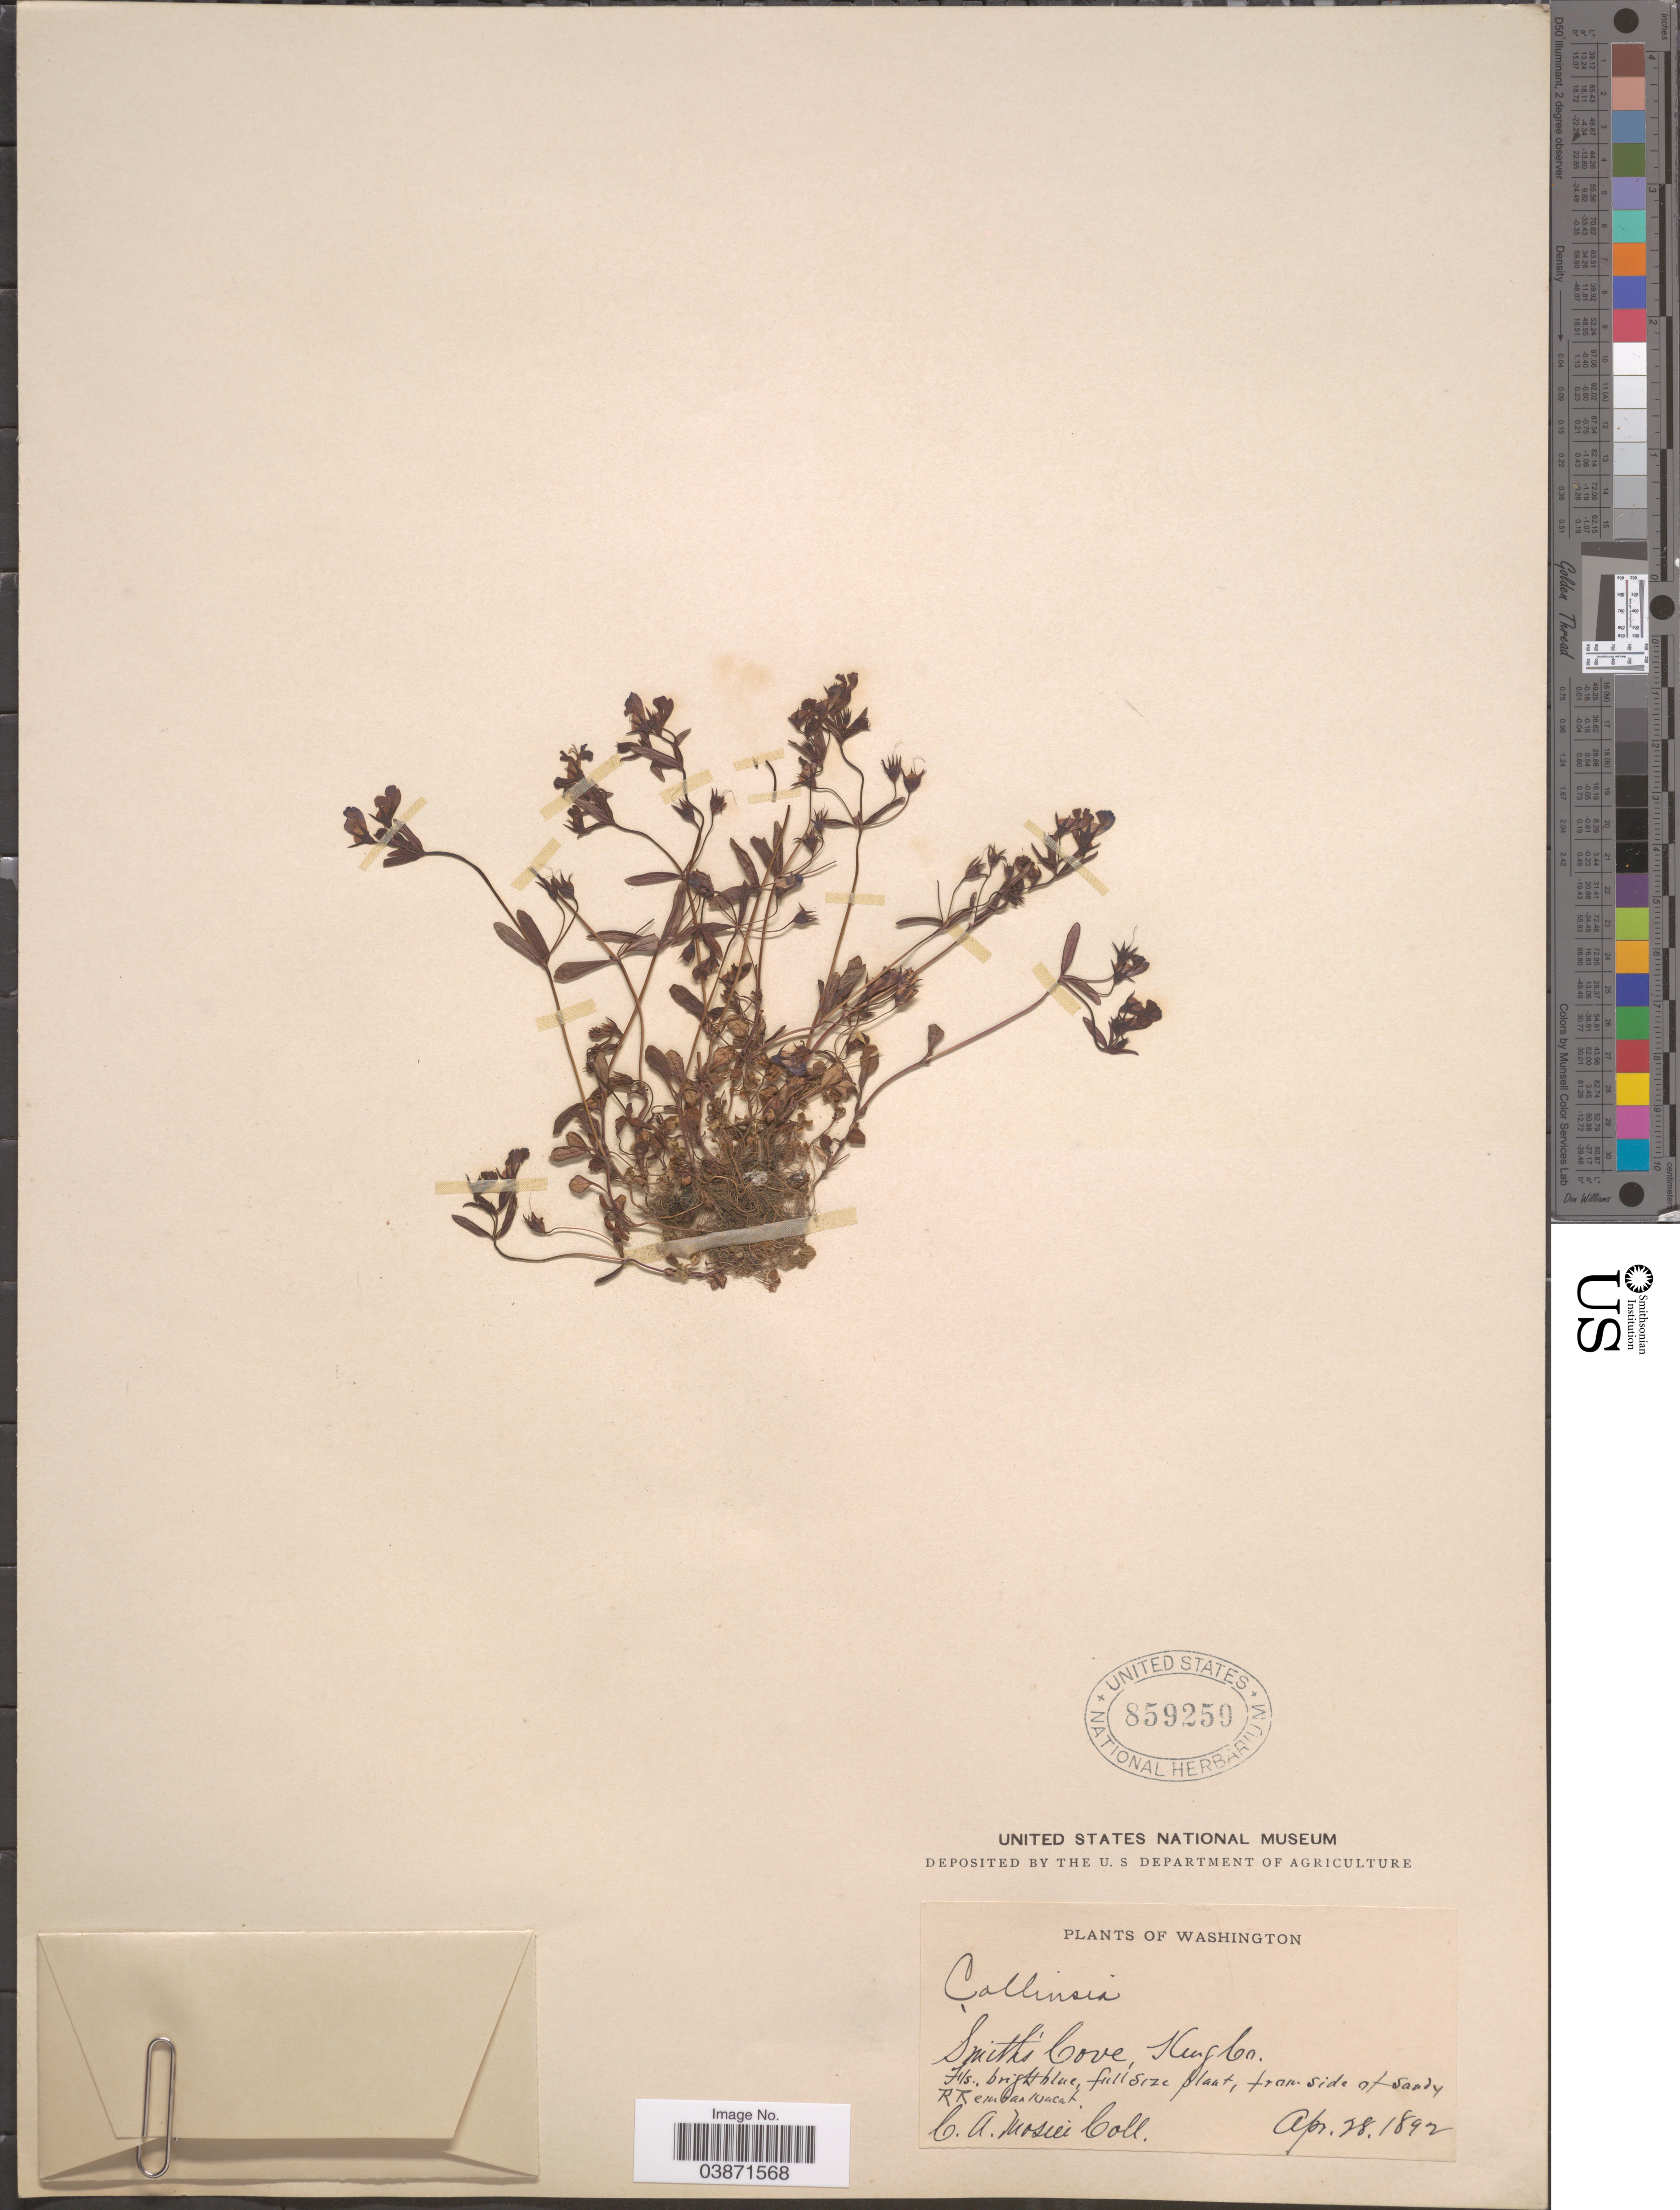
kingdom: Plantae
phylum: Tracheophyta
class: Magnoliopsida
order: Lamiales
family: Plantaginaceae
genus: Collinsia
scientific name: Collinsia sp.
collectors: C. A. Mosier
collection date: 1892-04-28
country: United States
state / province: Washington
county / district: King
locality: Smith's Cove, King Co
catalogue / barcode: US 859259